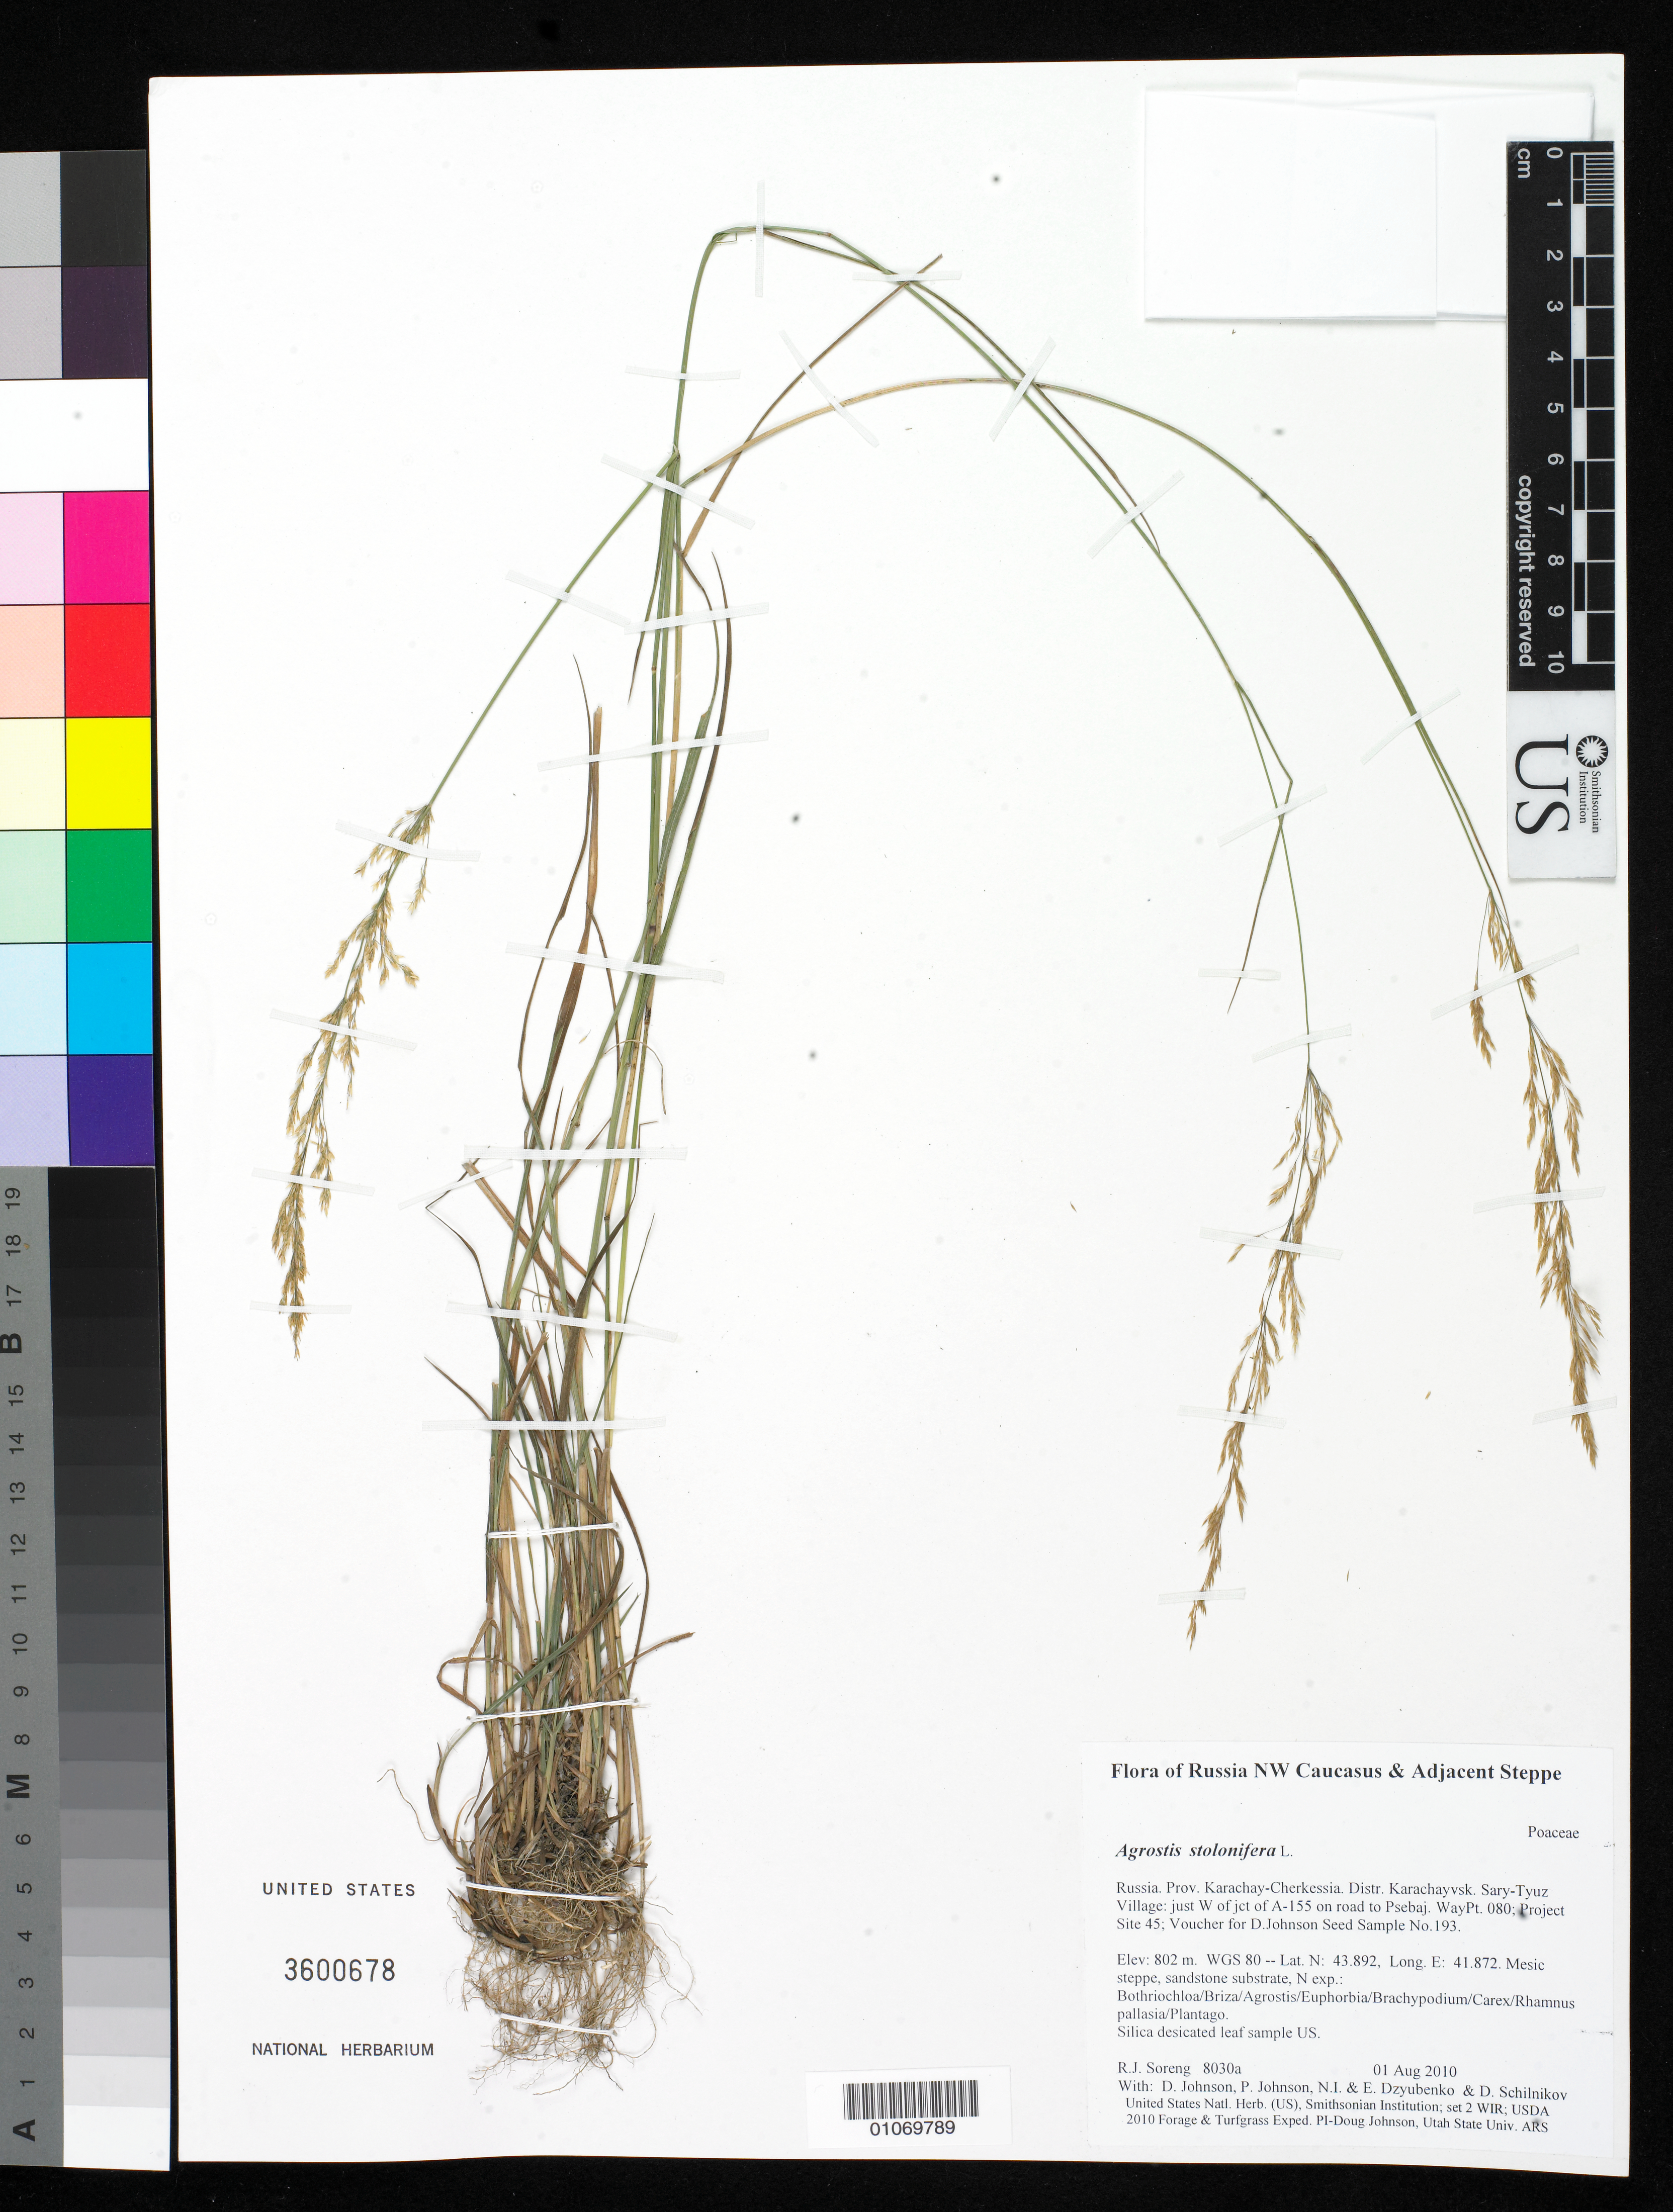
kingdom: Plantae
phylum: Tracheophyta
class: Liliopsida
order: Poales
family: Poaceae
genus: Agrostis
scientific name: Agrostis stolonifera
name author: L.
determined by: Soreng, Robert J., Research Associate (BOT), Smithsonian Institution - National Museum of Natural History (UNITED STATES)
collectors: R. J. Soreng, D. Johnson, P. Johnson, N. Dzyubenko, E. Dzyubenko & D. Schilnikov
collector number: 8030-a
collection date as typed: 01 Aug 2010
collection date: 2010-08-01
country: Russian Federation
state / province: Karachay-Cherkess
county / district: Karachayvsk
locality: Sary-Tyuz Village: just W of jct of A-155 on road to Psebaj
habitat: Mesic steppe, sandstone substrate, N exp.: Bothriochloa/Briza/Agrostis/Euphorbia/Brachypodium/Carex/Rhamnus pallasia/Plantago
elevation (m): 802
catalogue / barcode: US 3600678